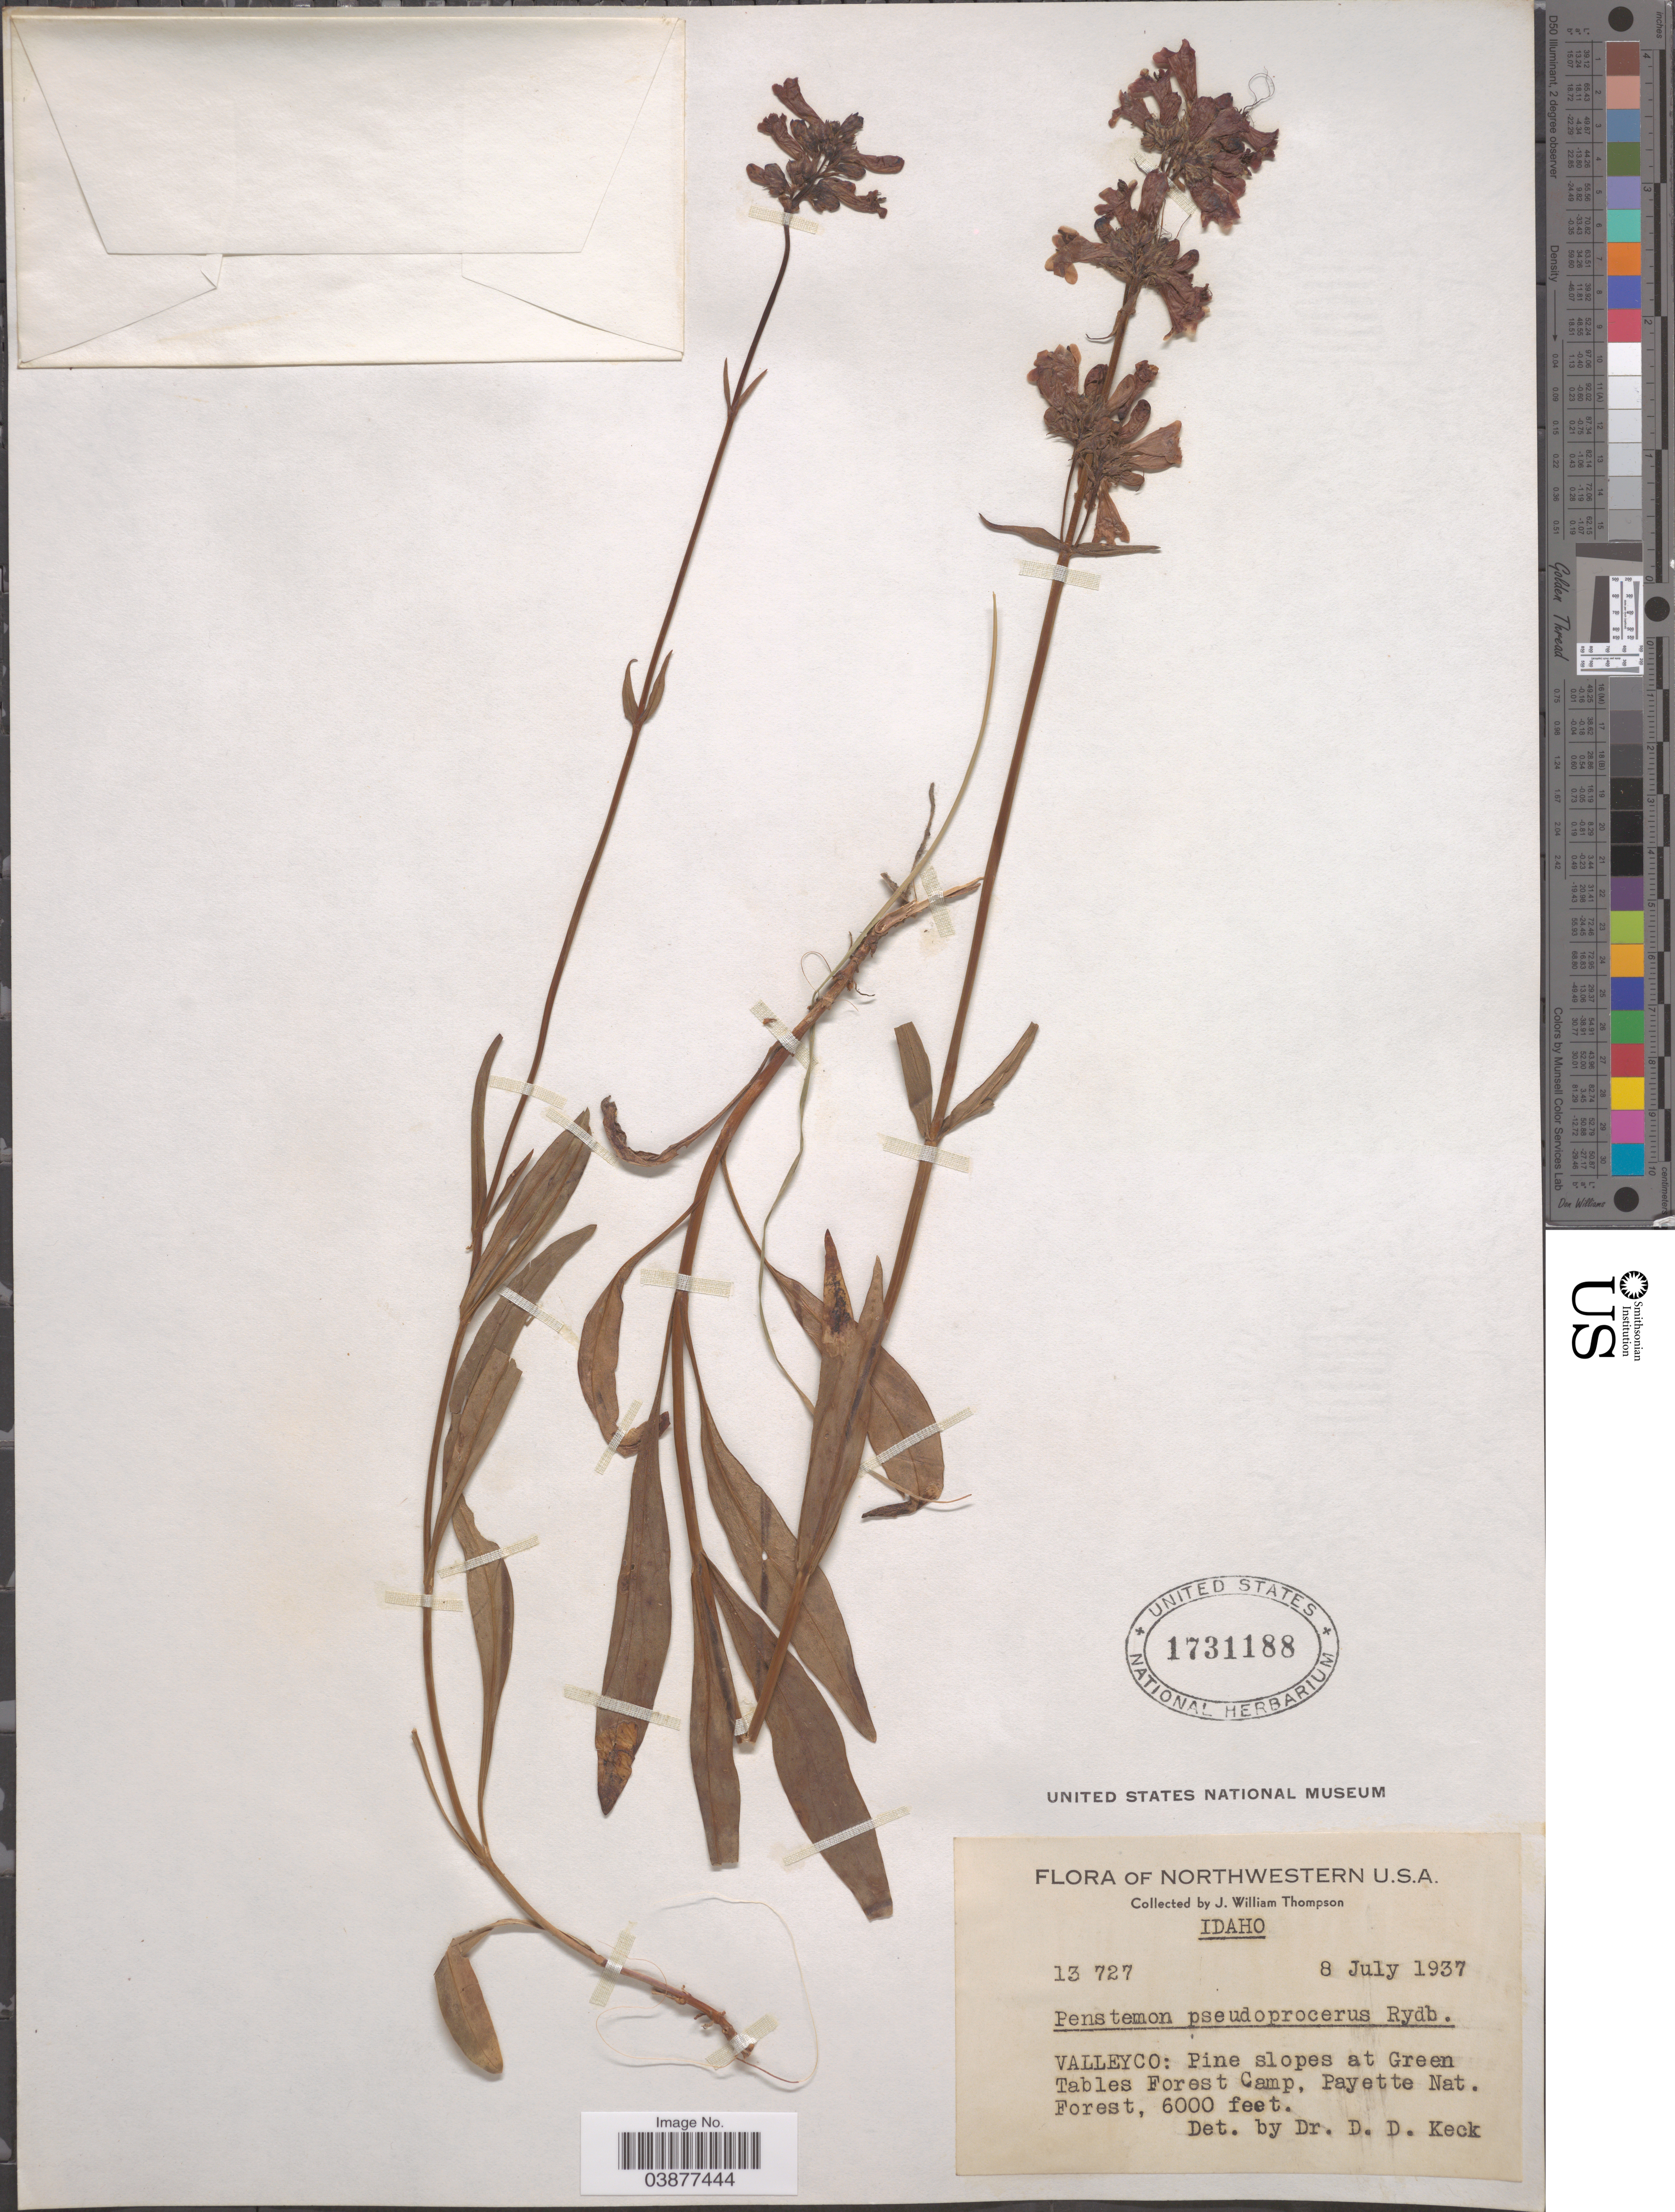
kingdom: Plantae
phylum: Tracheophyta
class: Magnoliopsida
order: Lamiales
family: Plantaginaceae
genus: Penstemon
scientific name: Penstemon pseudoprocerus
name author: Rydb.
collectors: J. W. Thompson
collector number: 13727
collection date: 1937-07-08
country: United States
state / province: Idaho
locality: ValleyCo: Pine slopes at Green Tables Forest Camp, Payette Nat. Forest.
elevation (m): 1829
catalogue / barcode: US 1731188